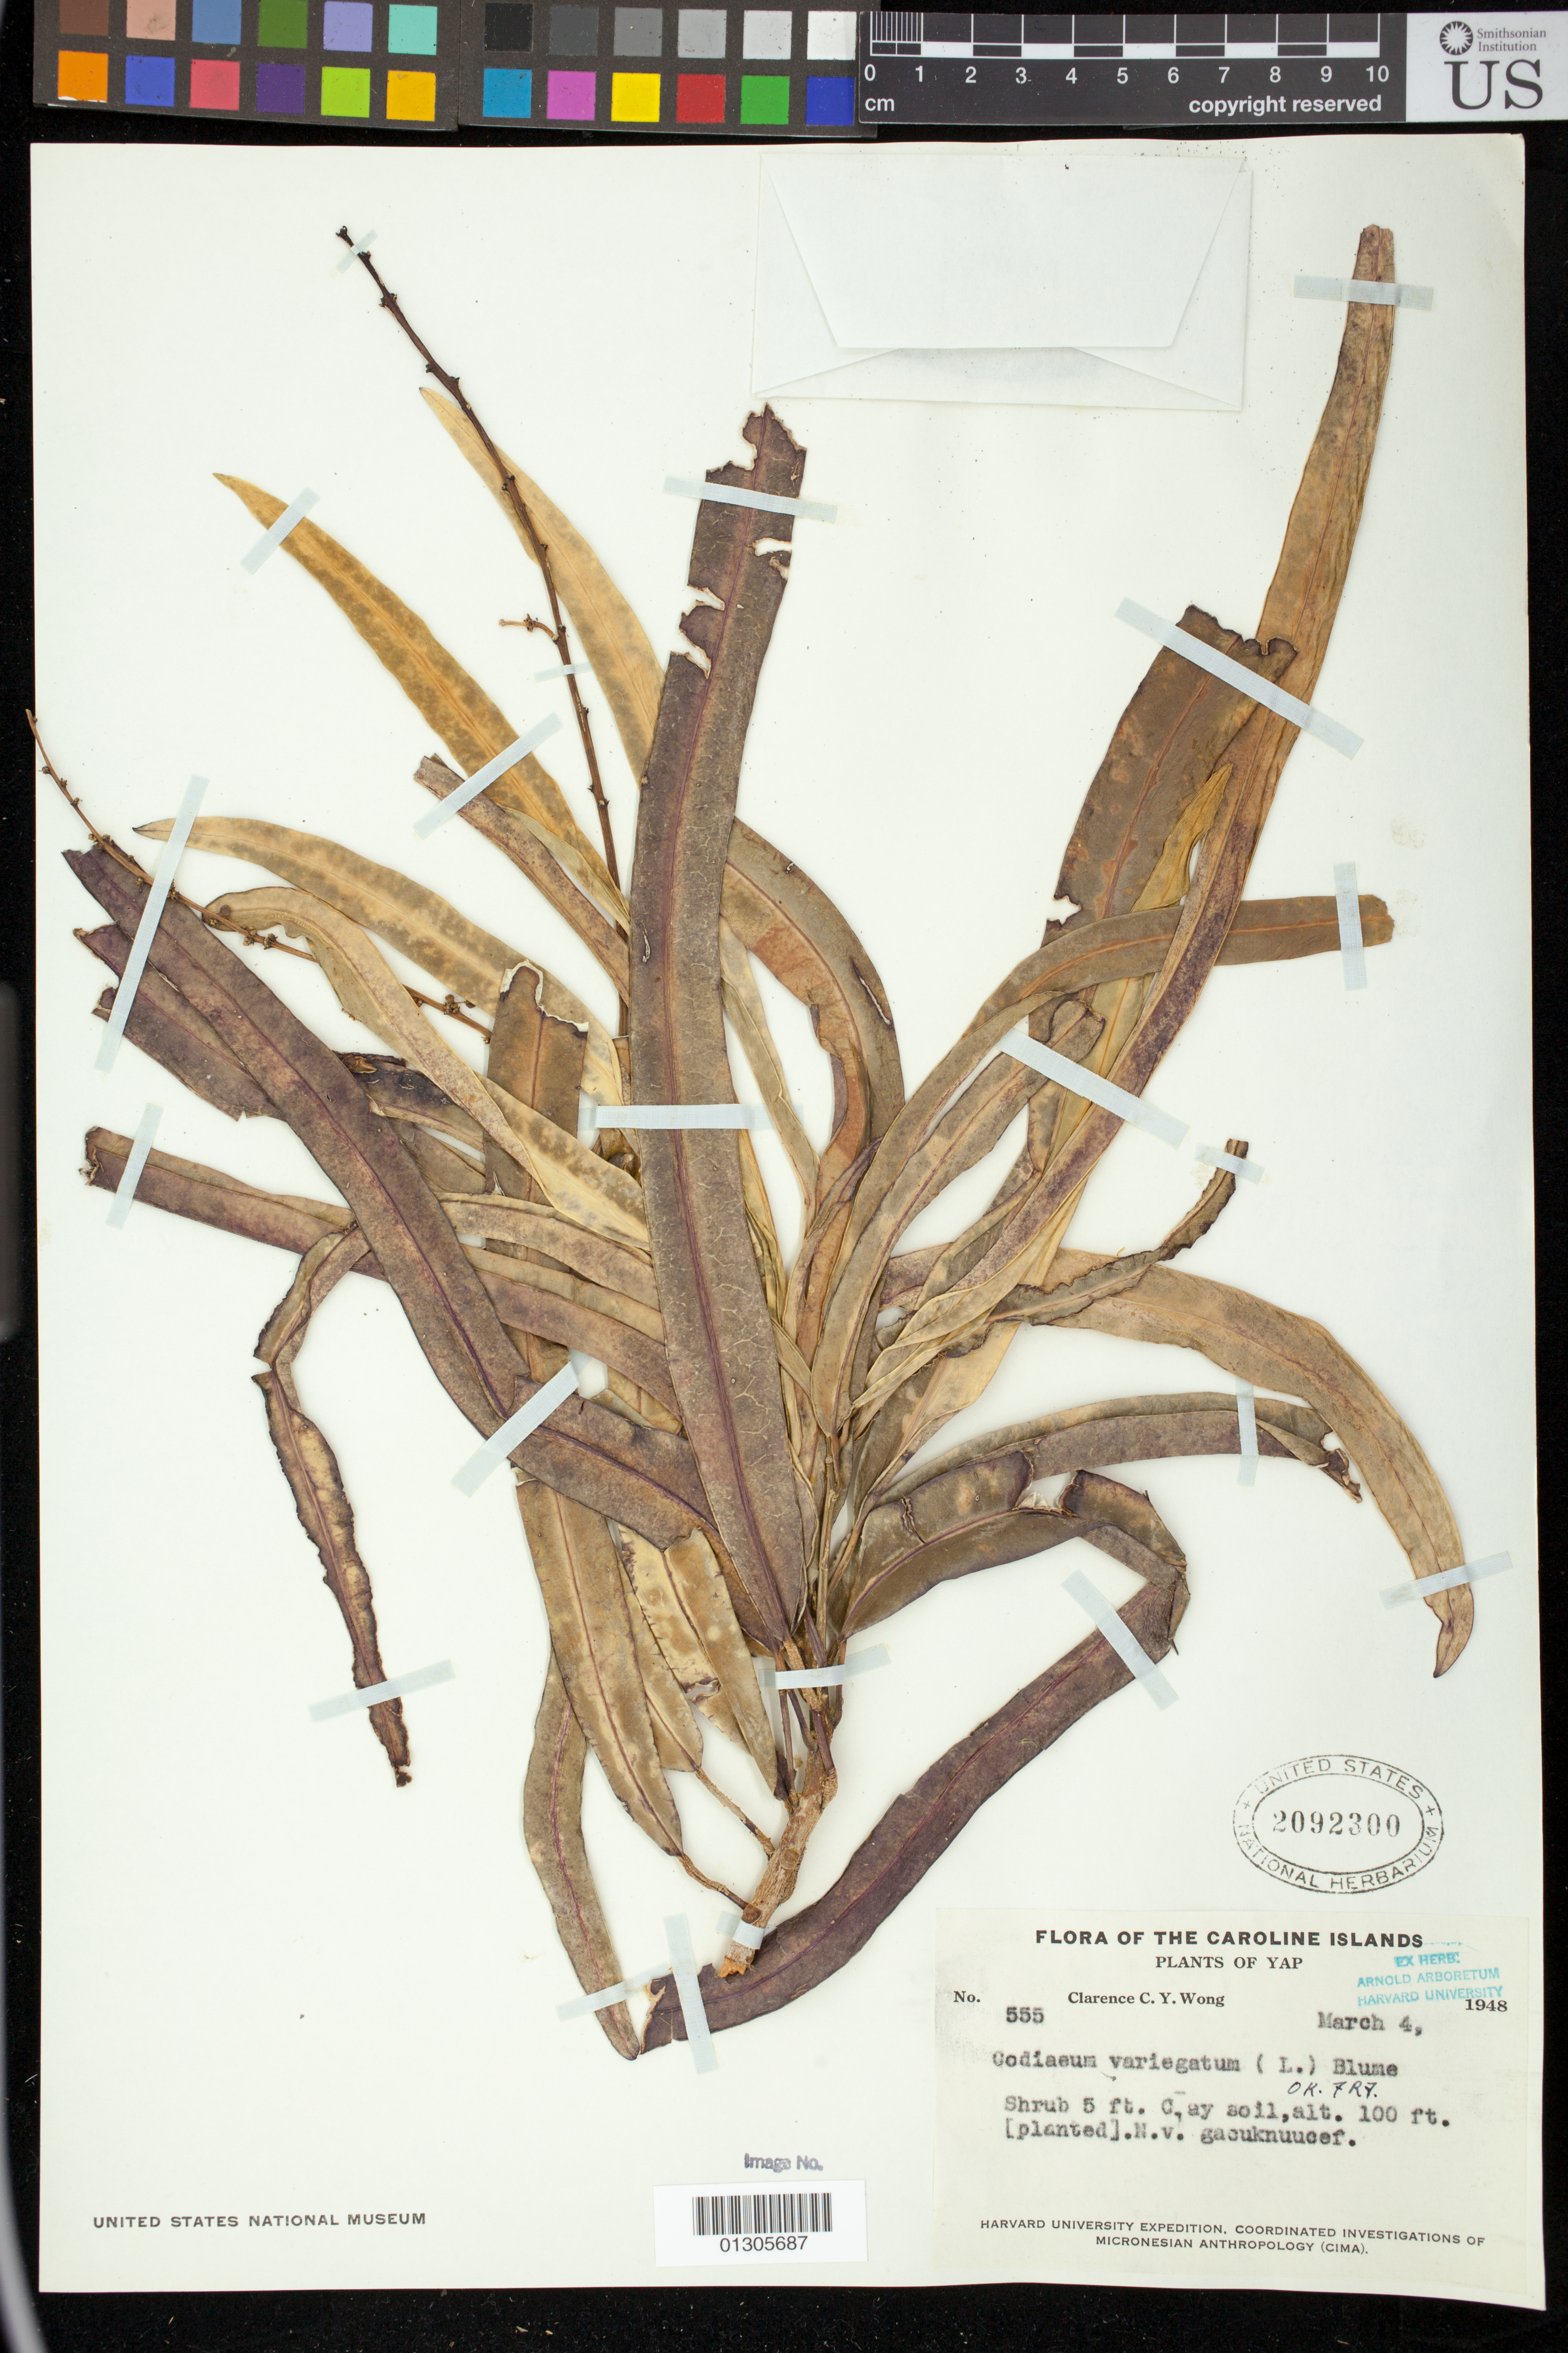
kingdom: Plantae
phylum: Tracheophyta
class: Magnoliopsida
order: Malpighiales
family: Euphorbiaceae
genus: Codiaeum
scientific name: Codiaeum variegatum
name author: (L.) Rumph. ex A. Juss.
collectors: C. Y. C. Wong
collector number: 555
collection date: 1948-03-04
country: Micronesia, Federated States of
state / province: Yap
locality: Carolina Islands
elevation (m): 30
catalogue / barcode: US 2092300